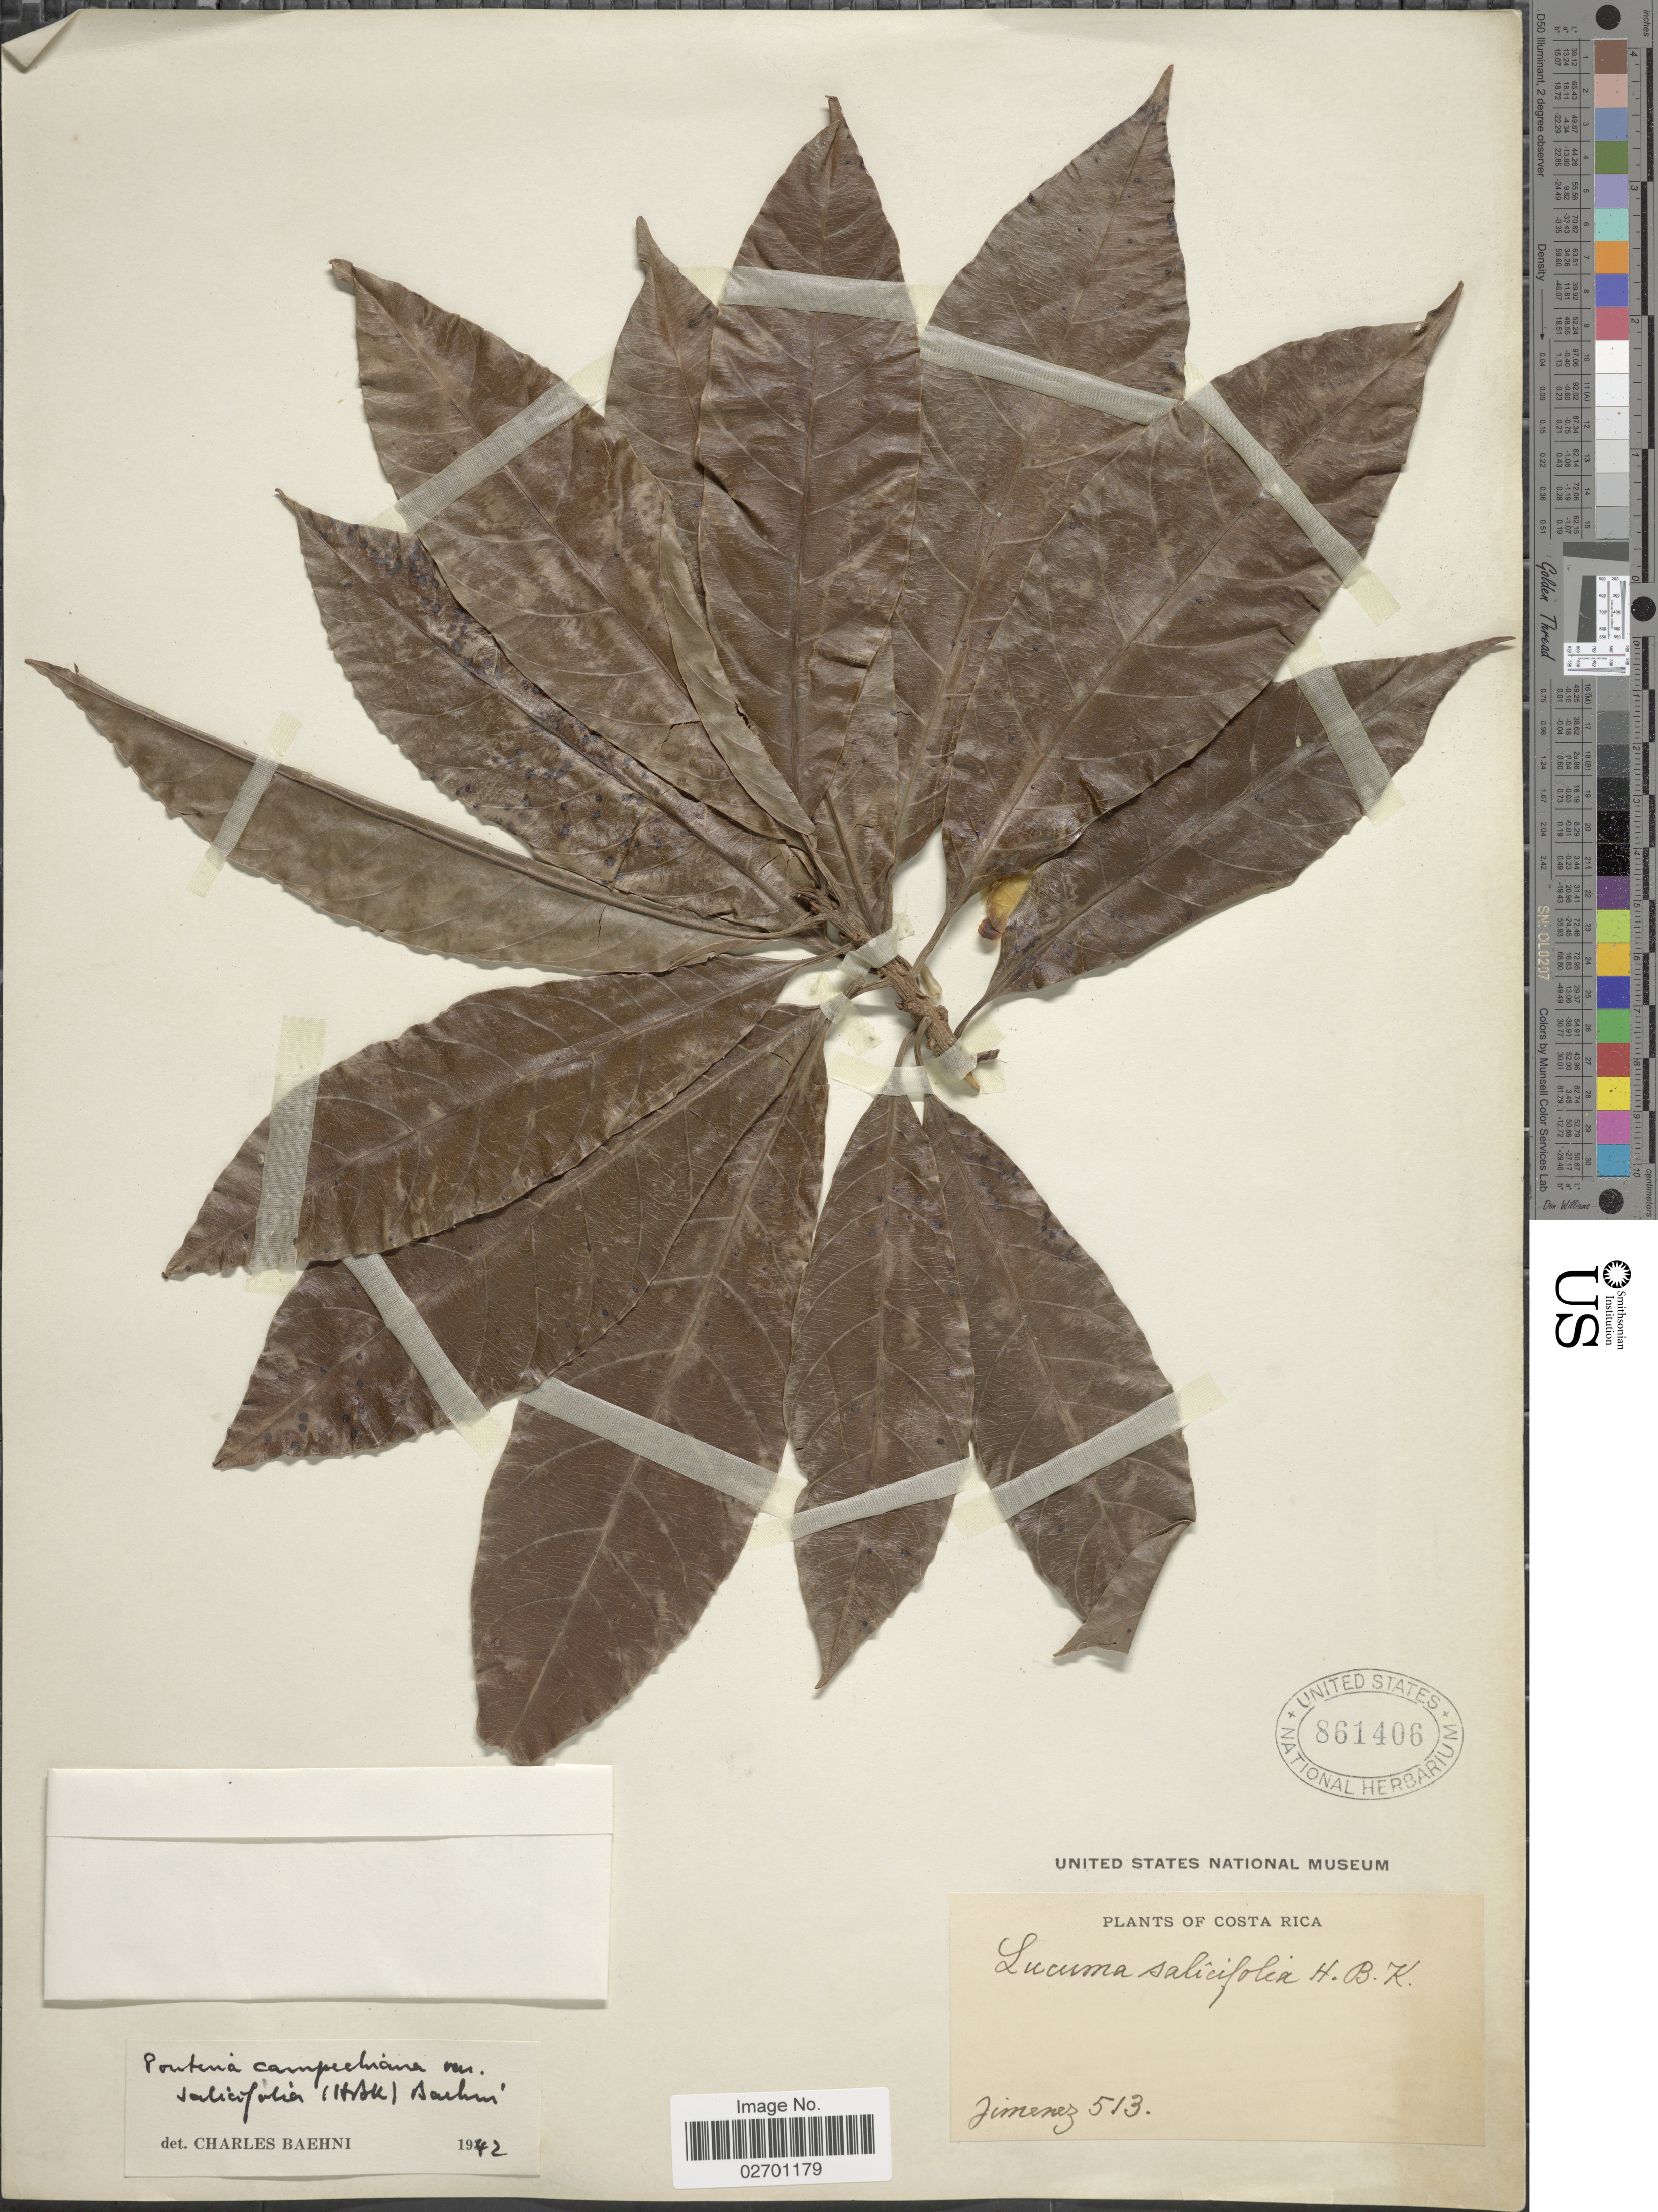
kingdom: Plantae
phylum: Tracheophyta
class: Magnoliopsida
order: Ericales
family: Sapotaceae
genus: Pouteria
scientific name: Pouteria campechiana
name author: (Kunth) Baehni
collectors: Jimenez, --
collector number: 513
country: Costa Rica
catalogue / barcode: US 861406